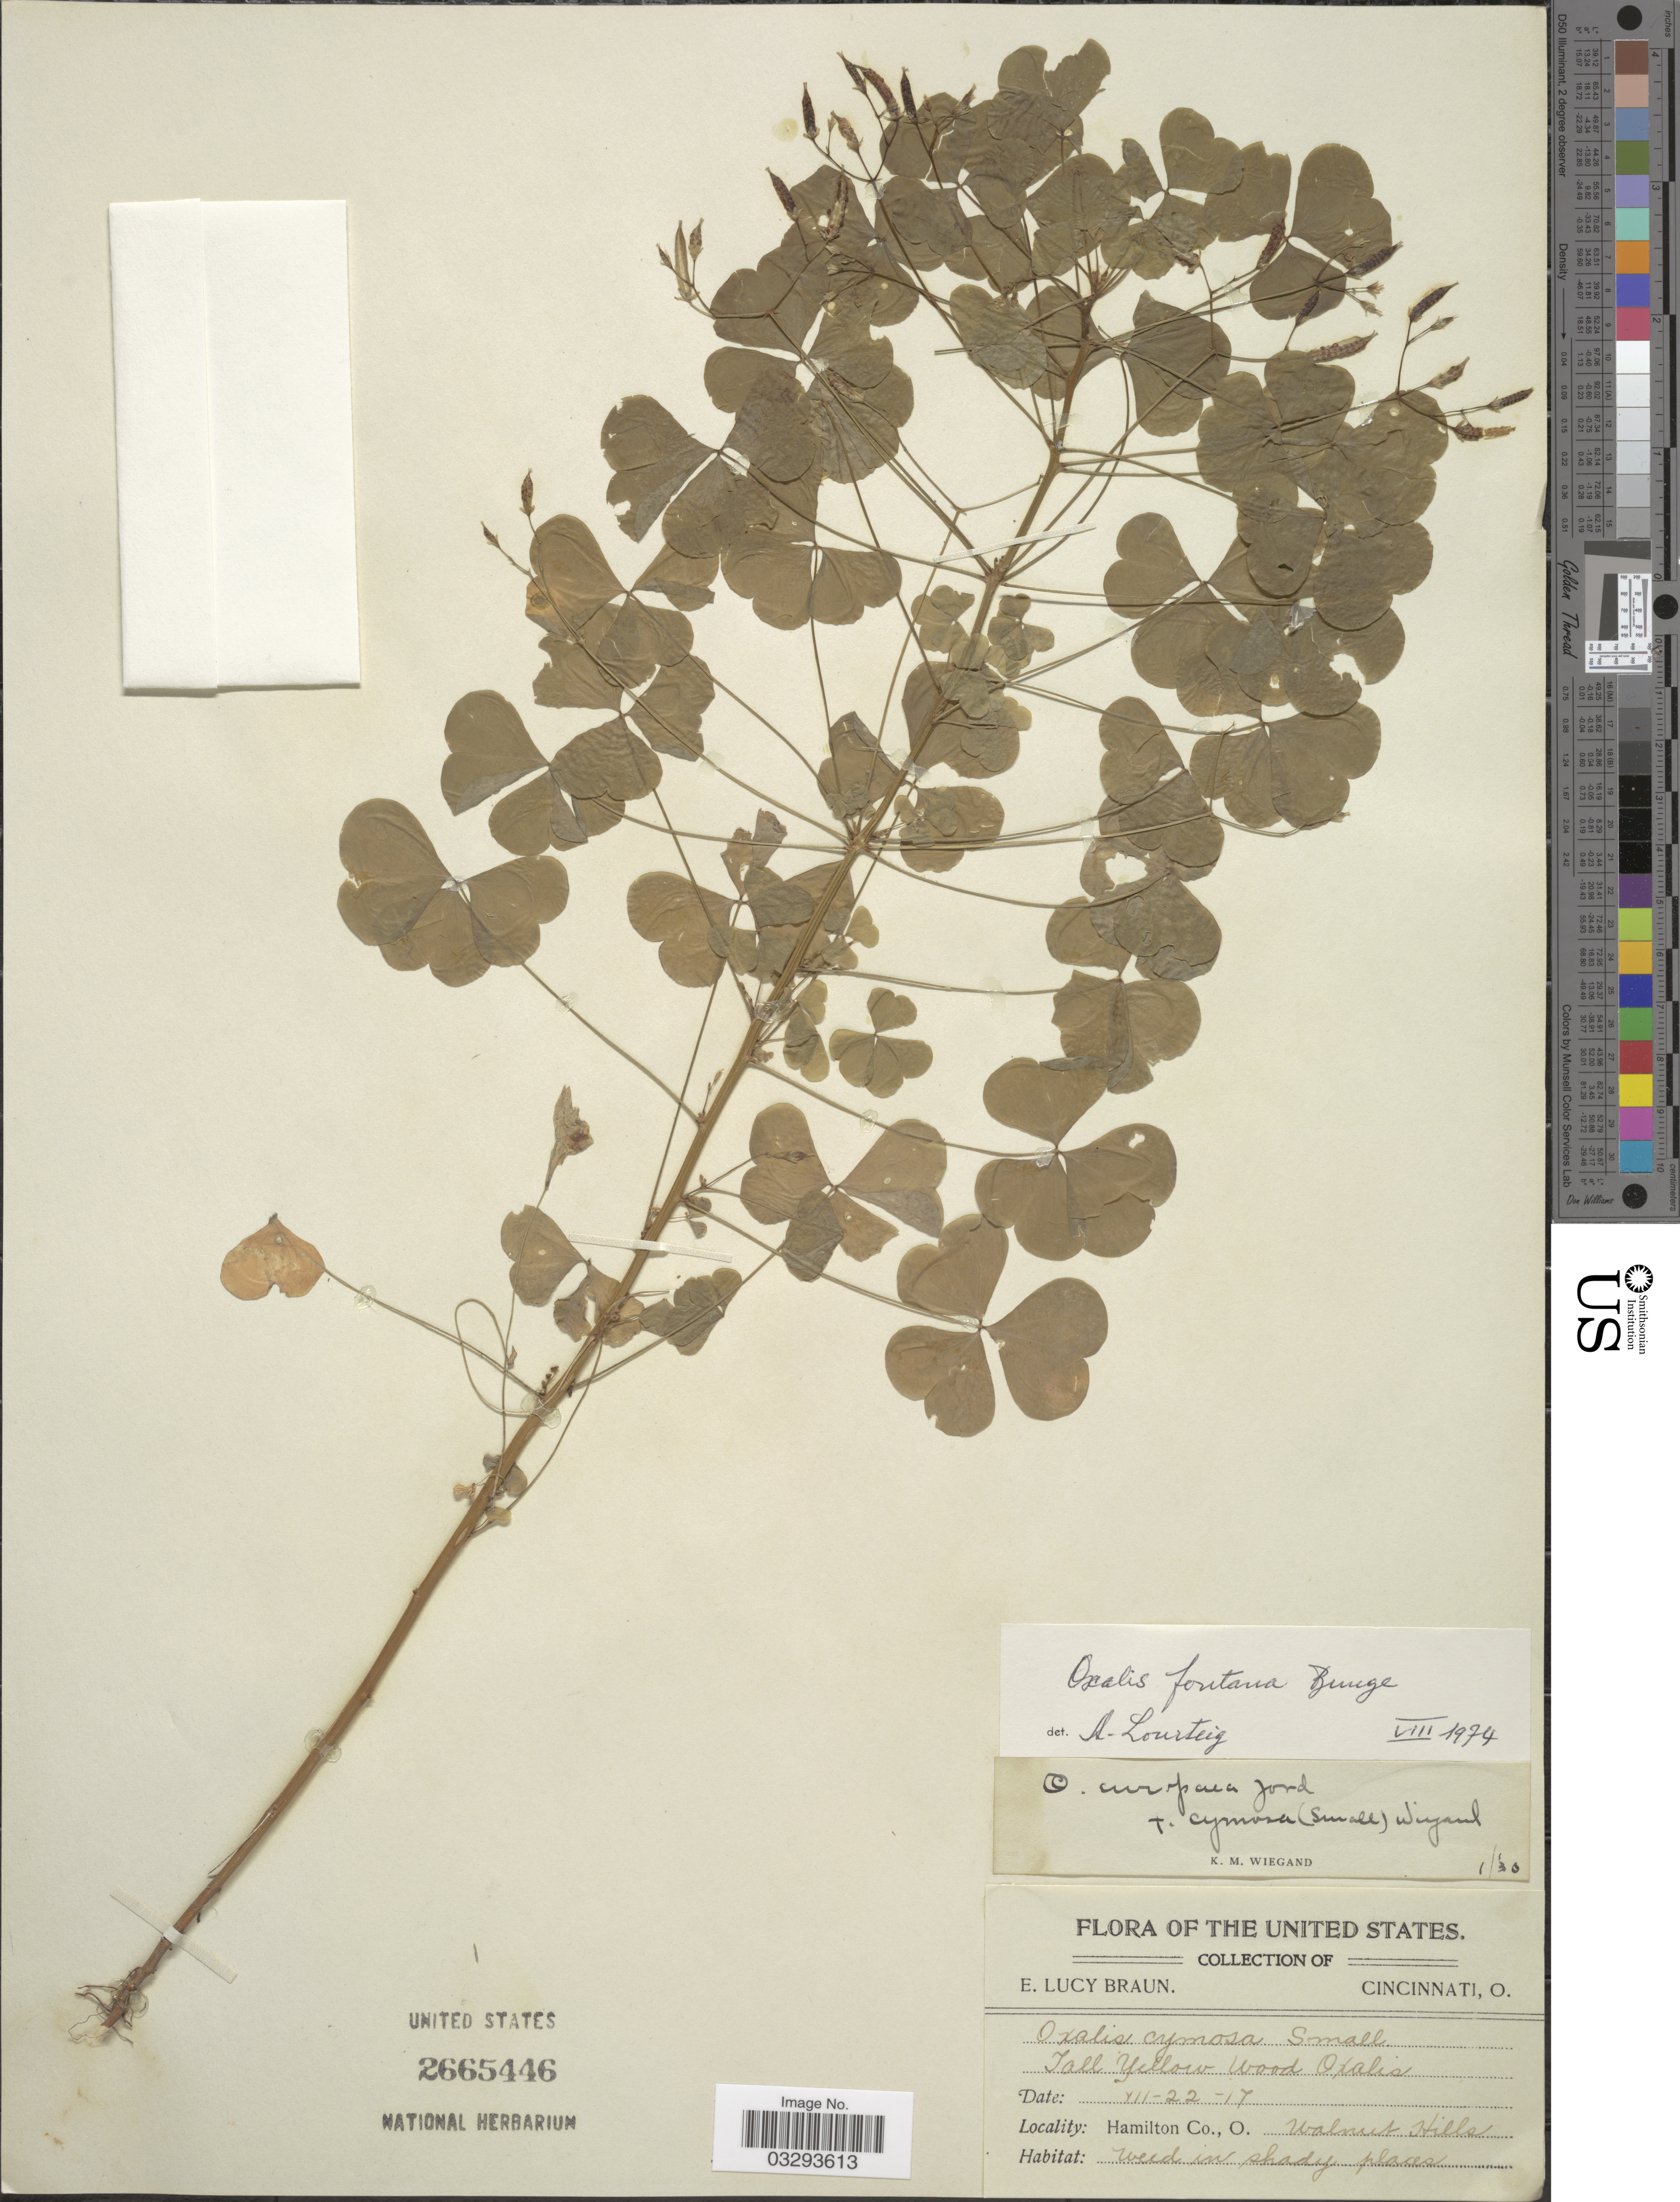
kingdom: Plantae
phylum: Tracheophyta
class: Magnoliopsida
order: Oxalidales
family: Oxalidaceae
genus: Oxalis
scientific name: Oxalis fontana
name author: Bunge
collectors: E. L. Braun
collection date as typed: Transcribed d/m/y: 22/3/17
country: United States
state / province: Ohio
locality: Hamilton Co. Walnut Hills.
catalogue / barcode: US 2665446